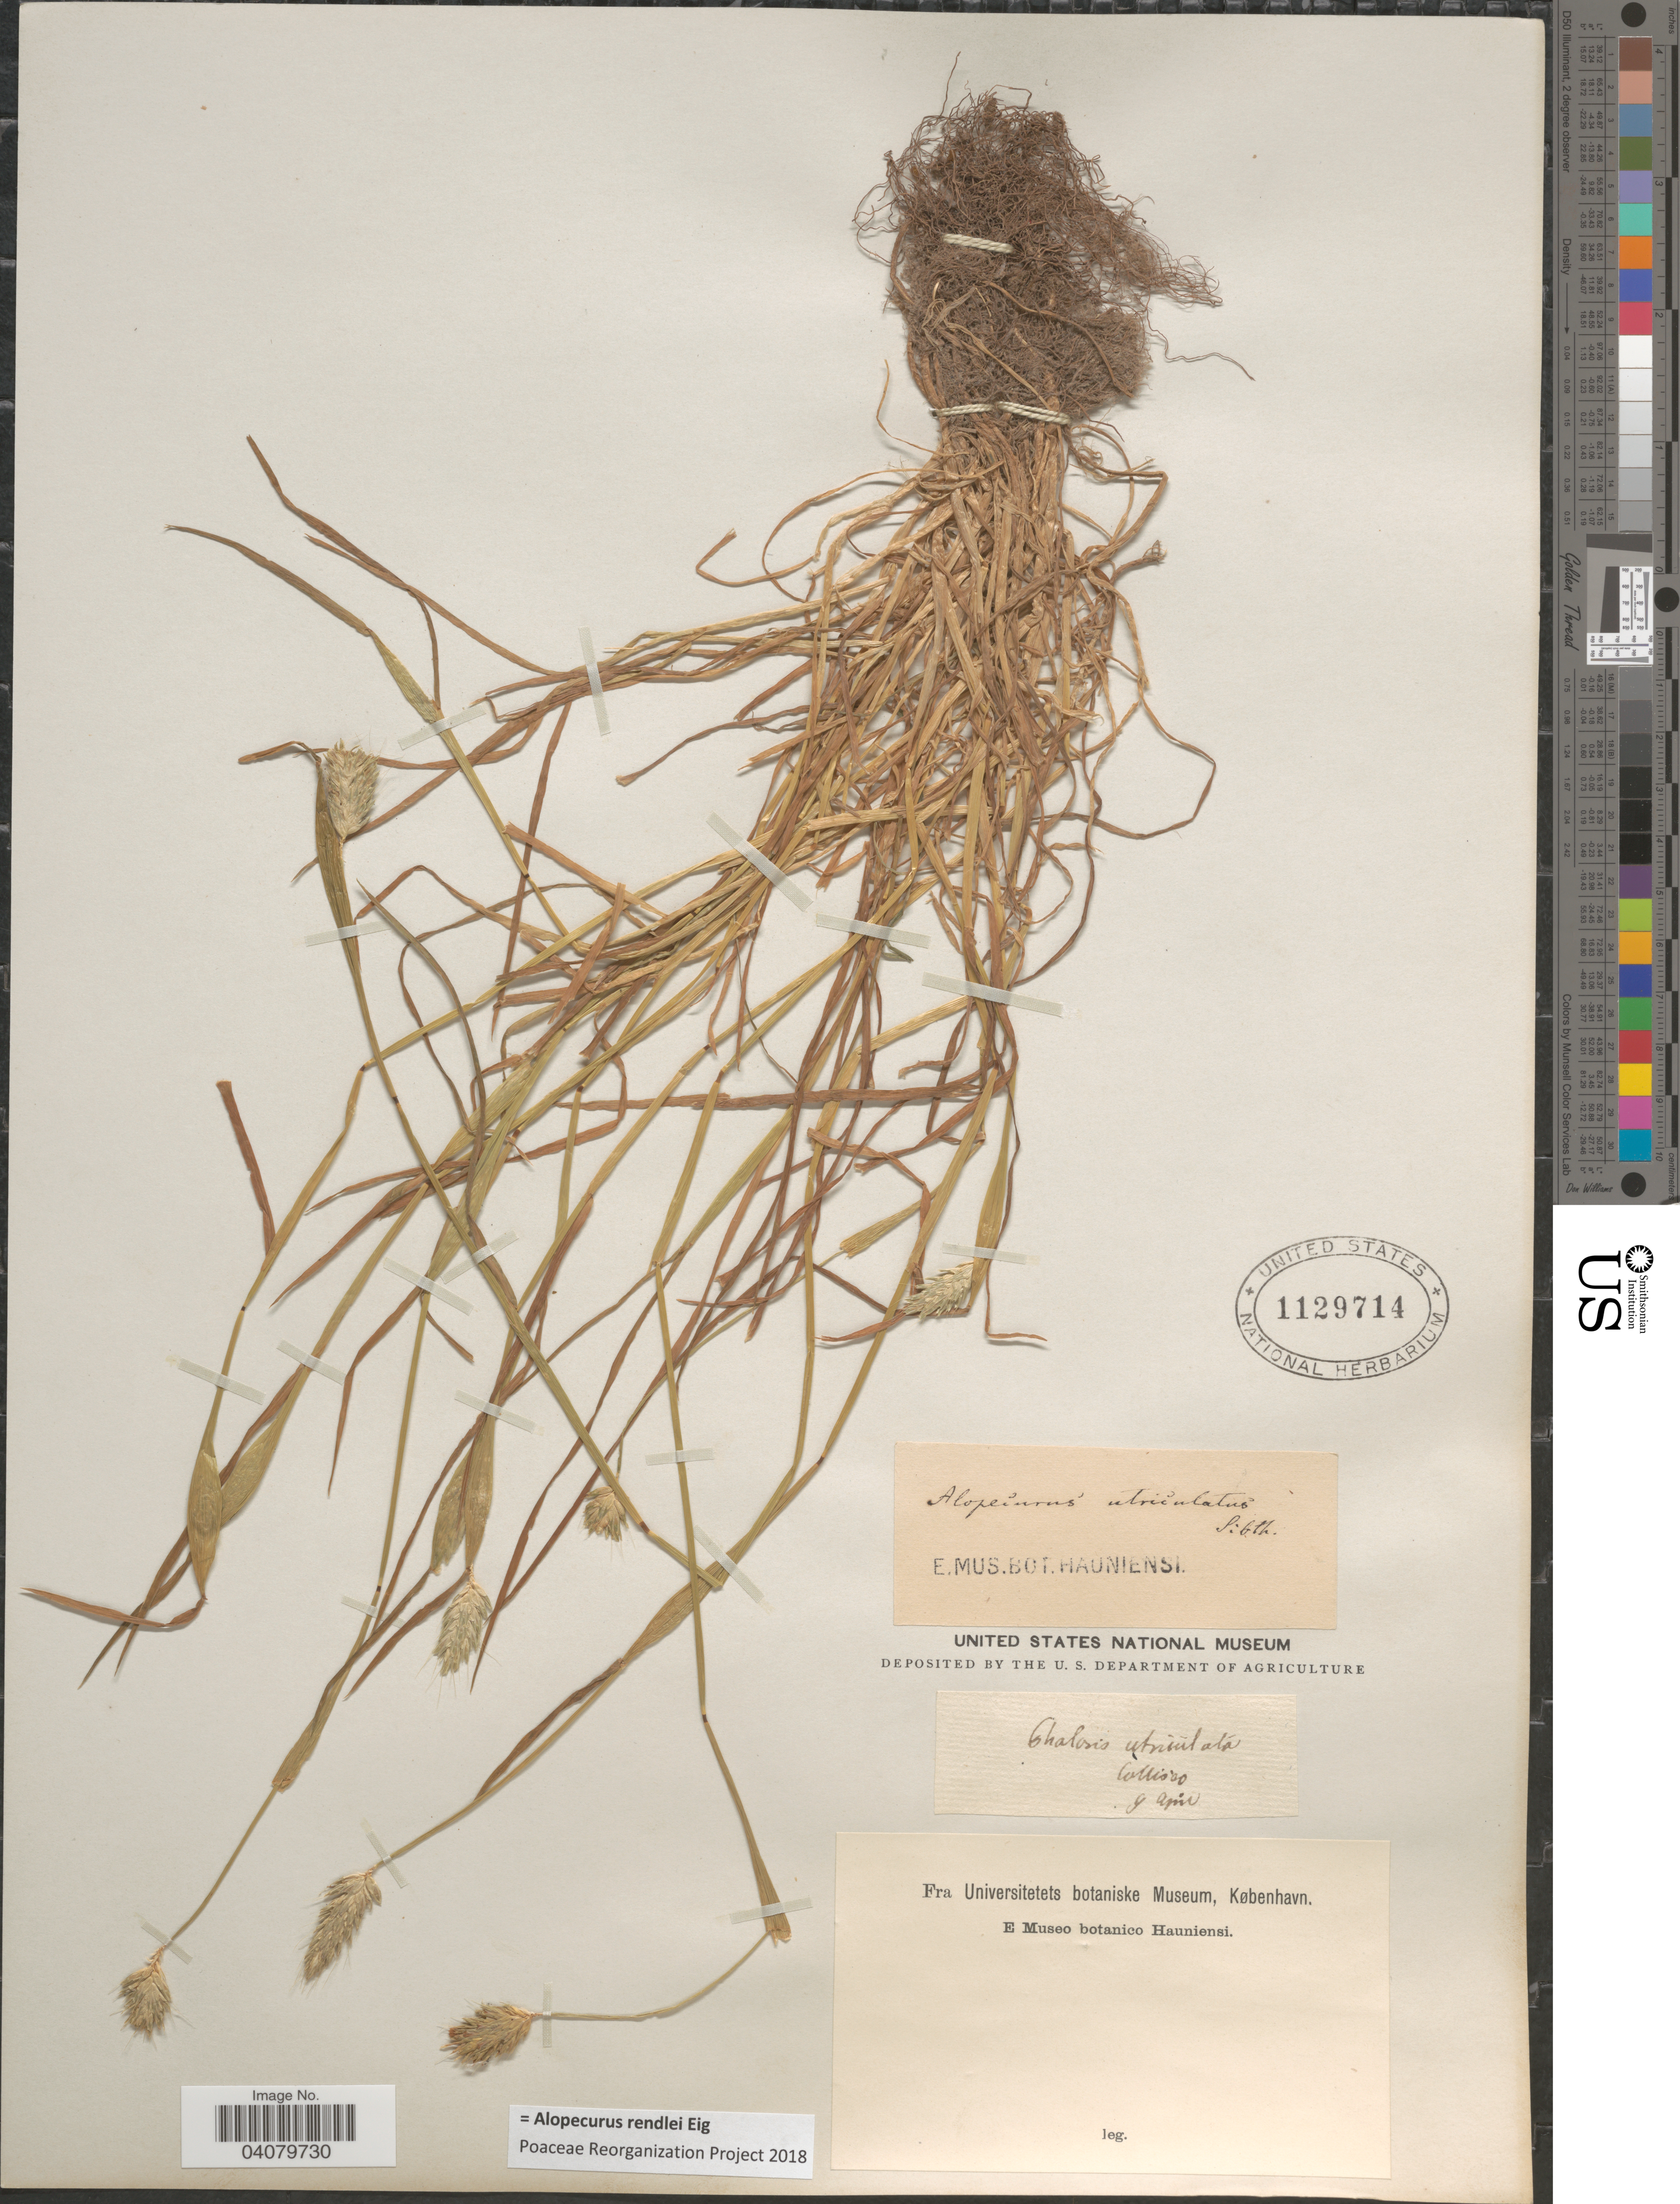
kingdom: Plantae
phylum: Tracheophyta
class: Liliopsida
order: Poales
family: Poaceae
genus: Alopecurus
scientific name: Alopecurus rendlei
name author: Eig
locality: Collisso.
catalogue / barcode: US 1129714